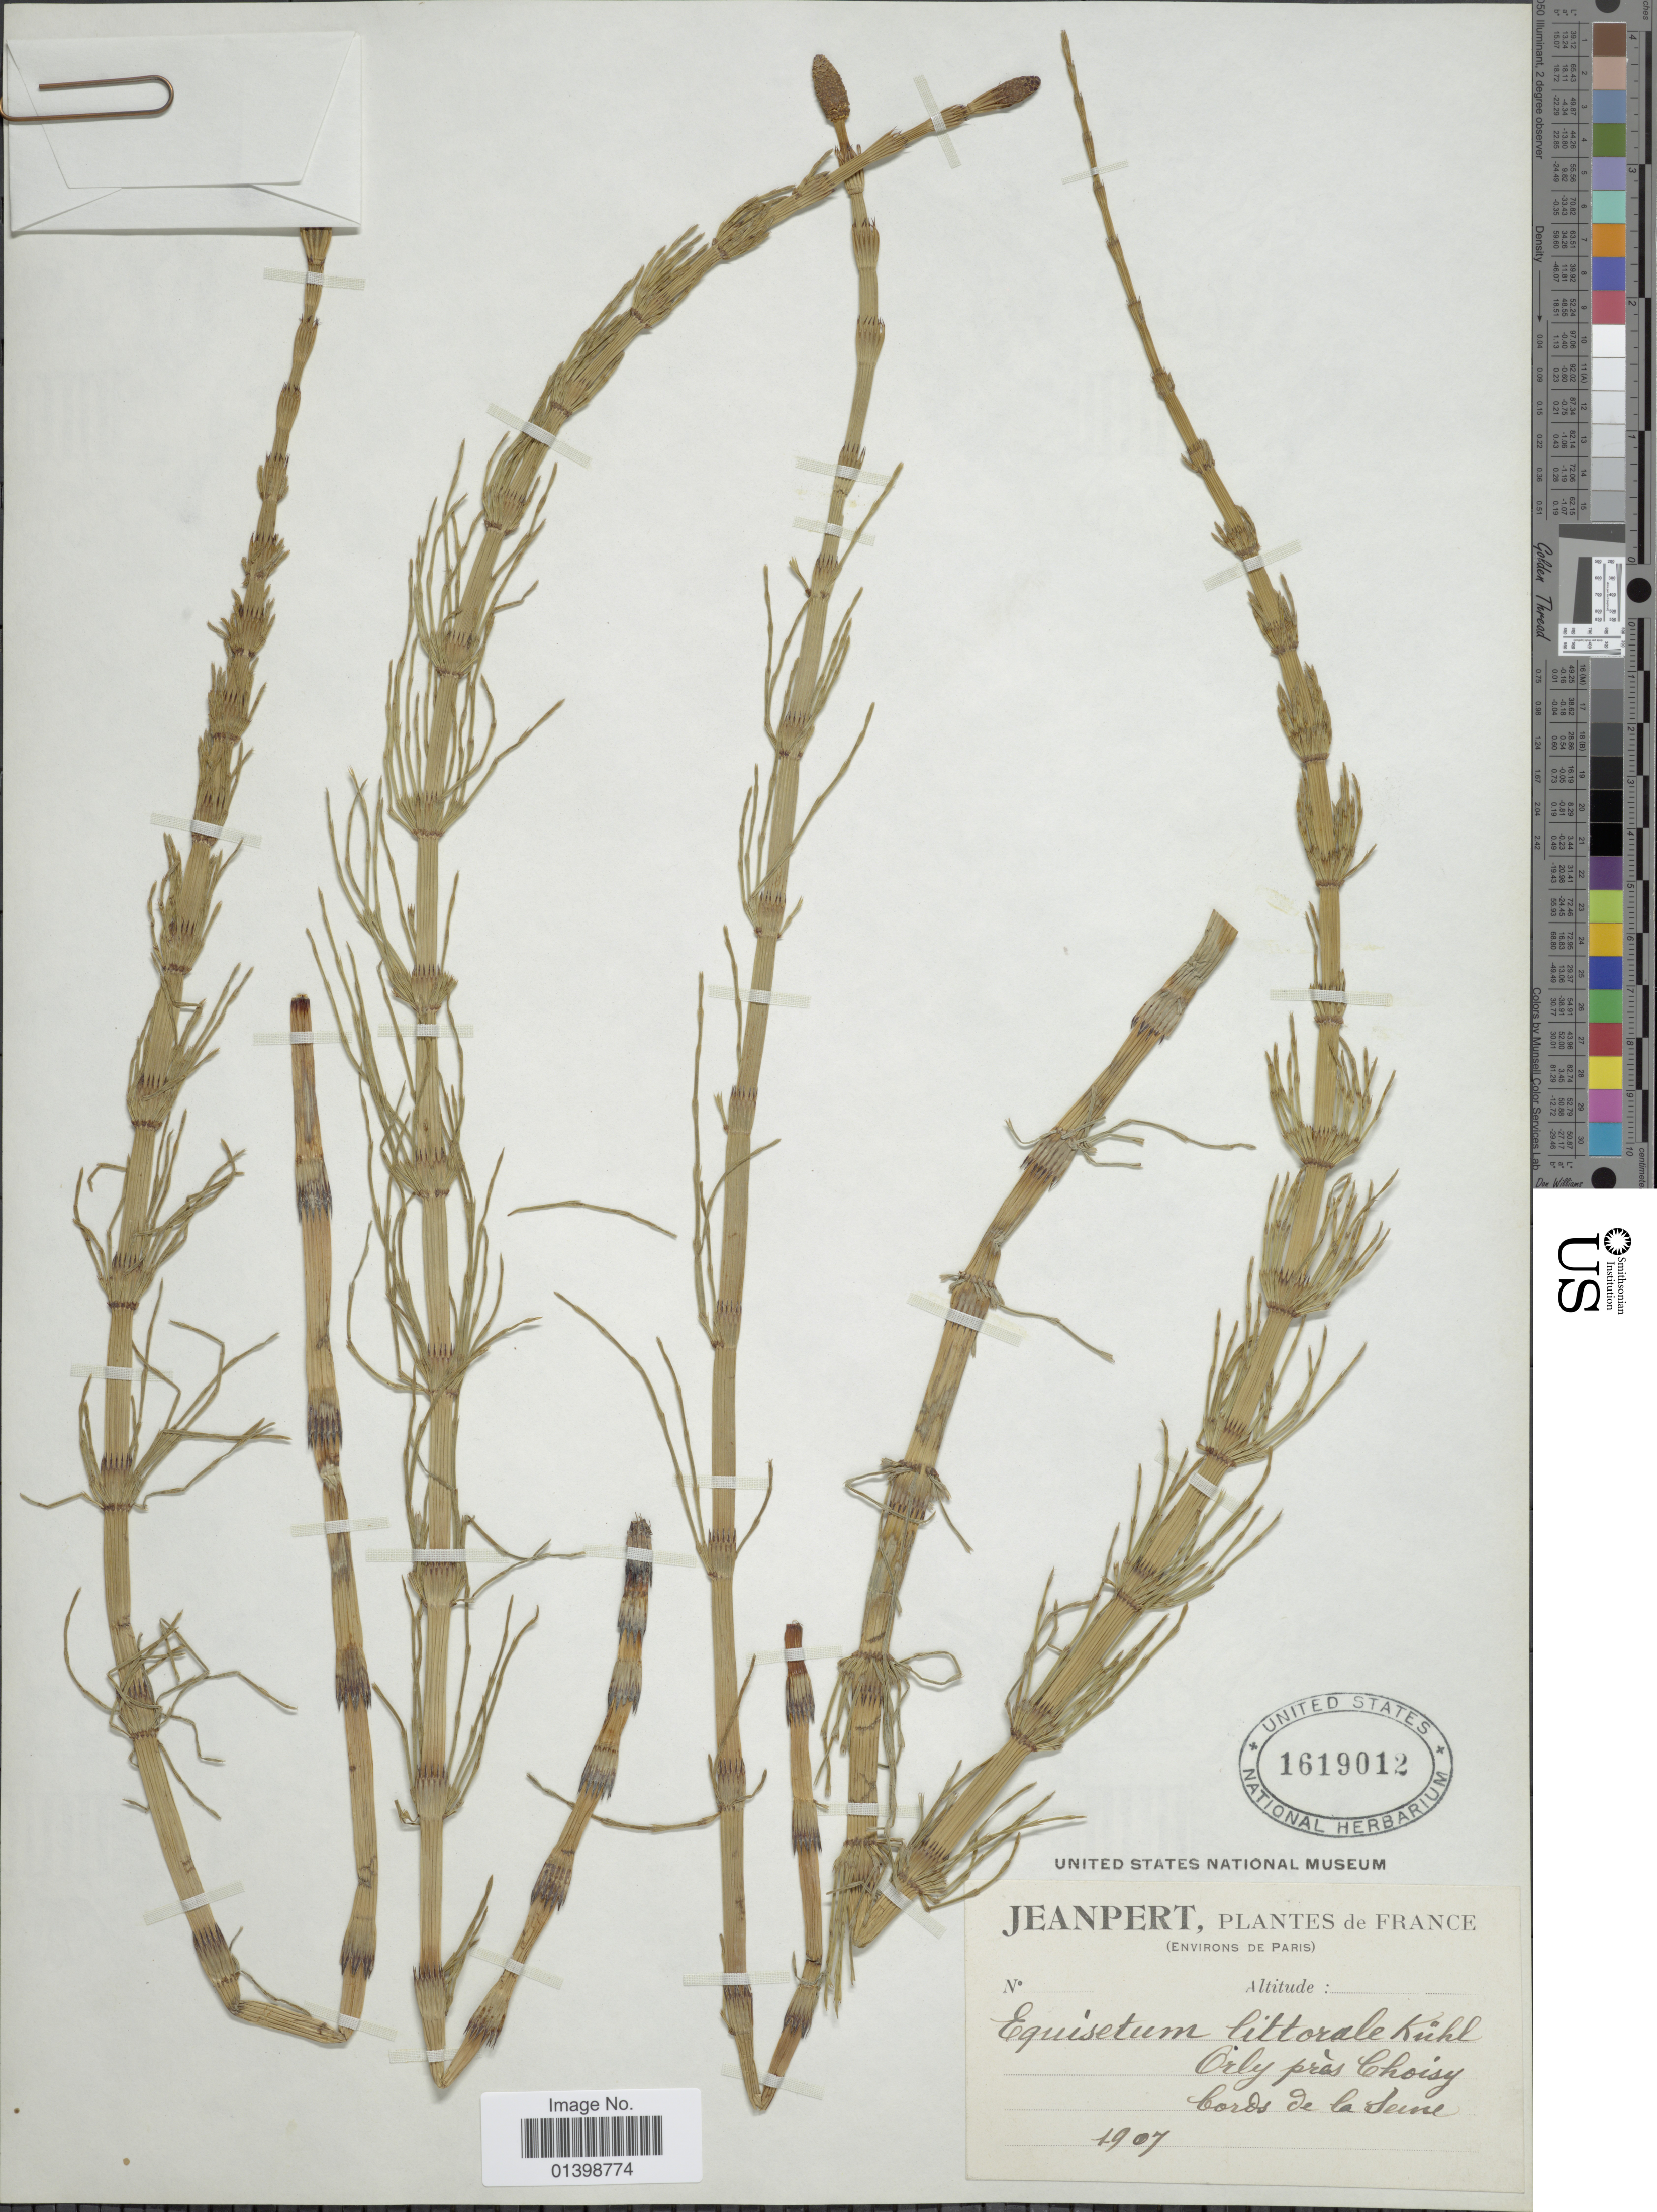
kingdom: Plantae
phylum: Tracheophyta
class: Polypodiopsida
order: Equisetales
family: Equisetaceae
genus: Equisetum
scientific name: Equisetum x litorale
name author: Kuhlw.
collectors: Jeanpert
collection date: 1907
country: France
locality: Environs de Paris, Orly près Choisy bords de la Seine [interpreted]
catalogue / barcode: US 1619012